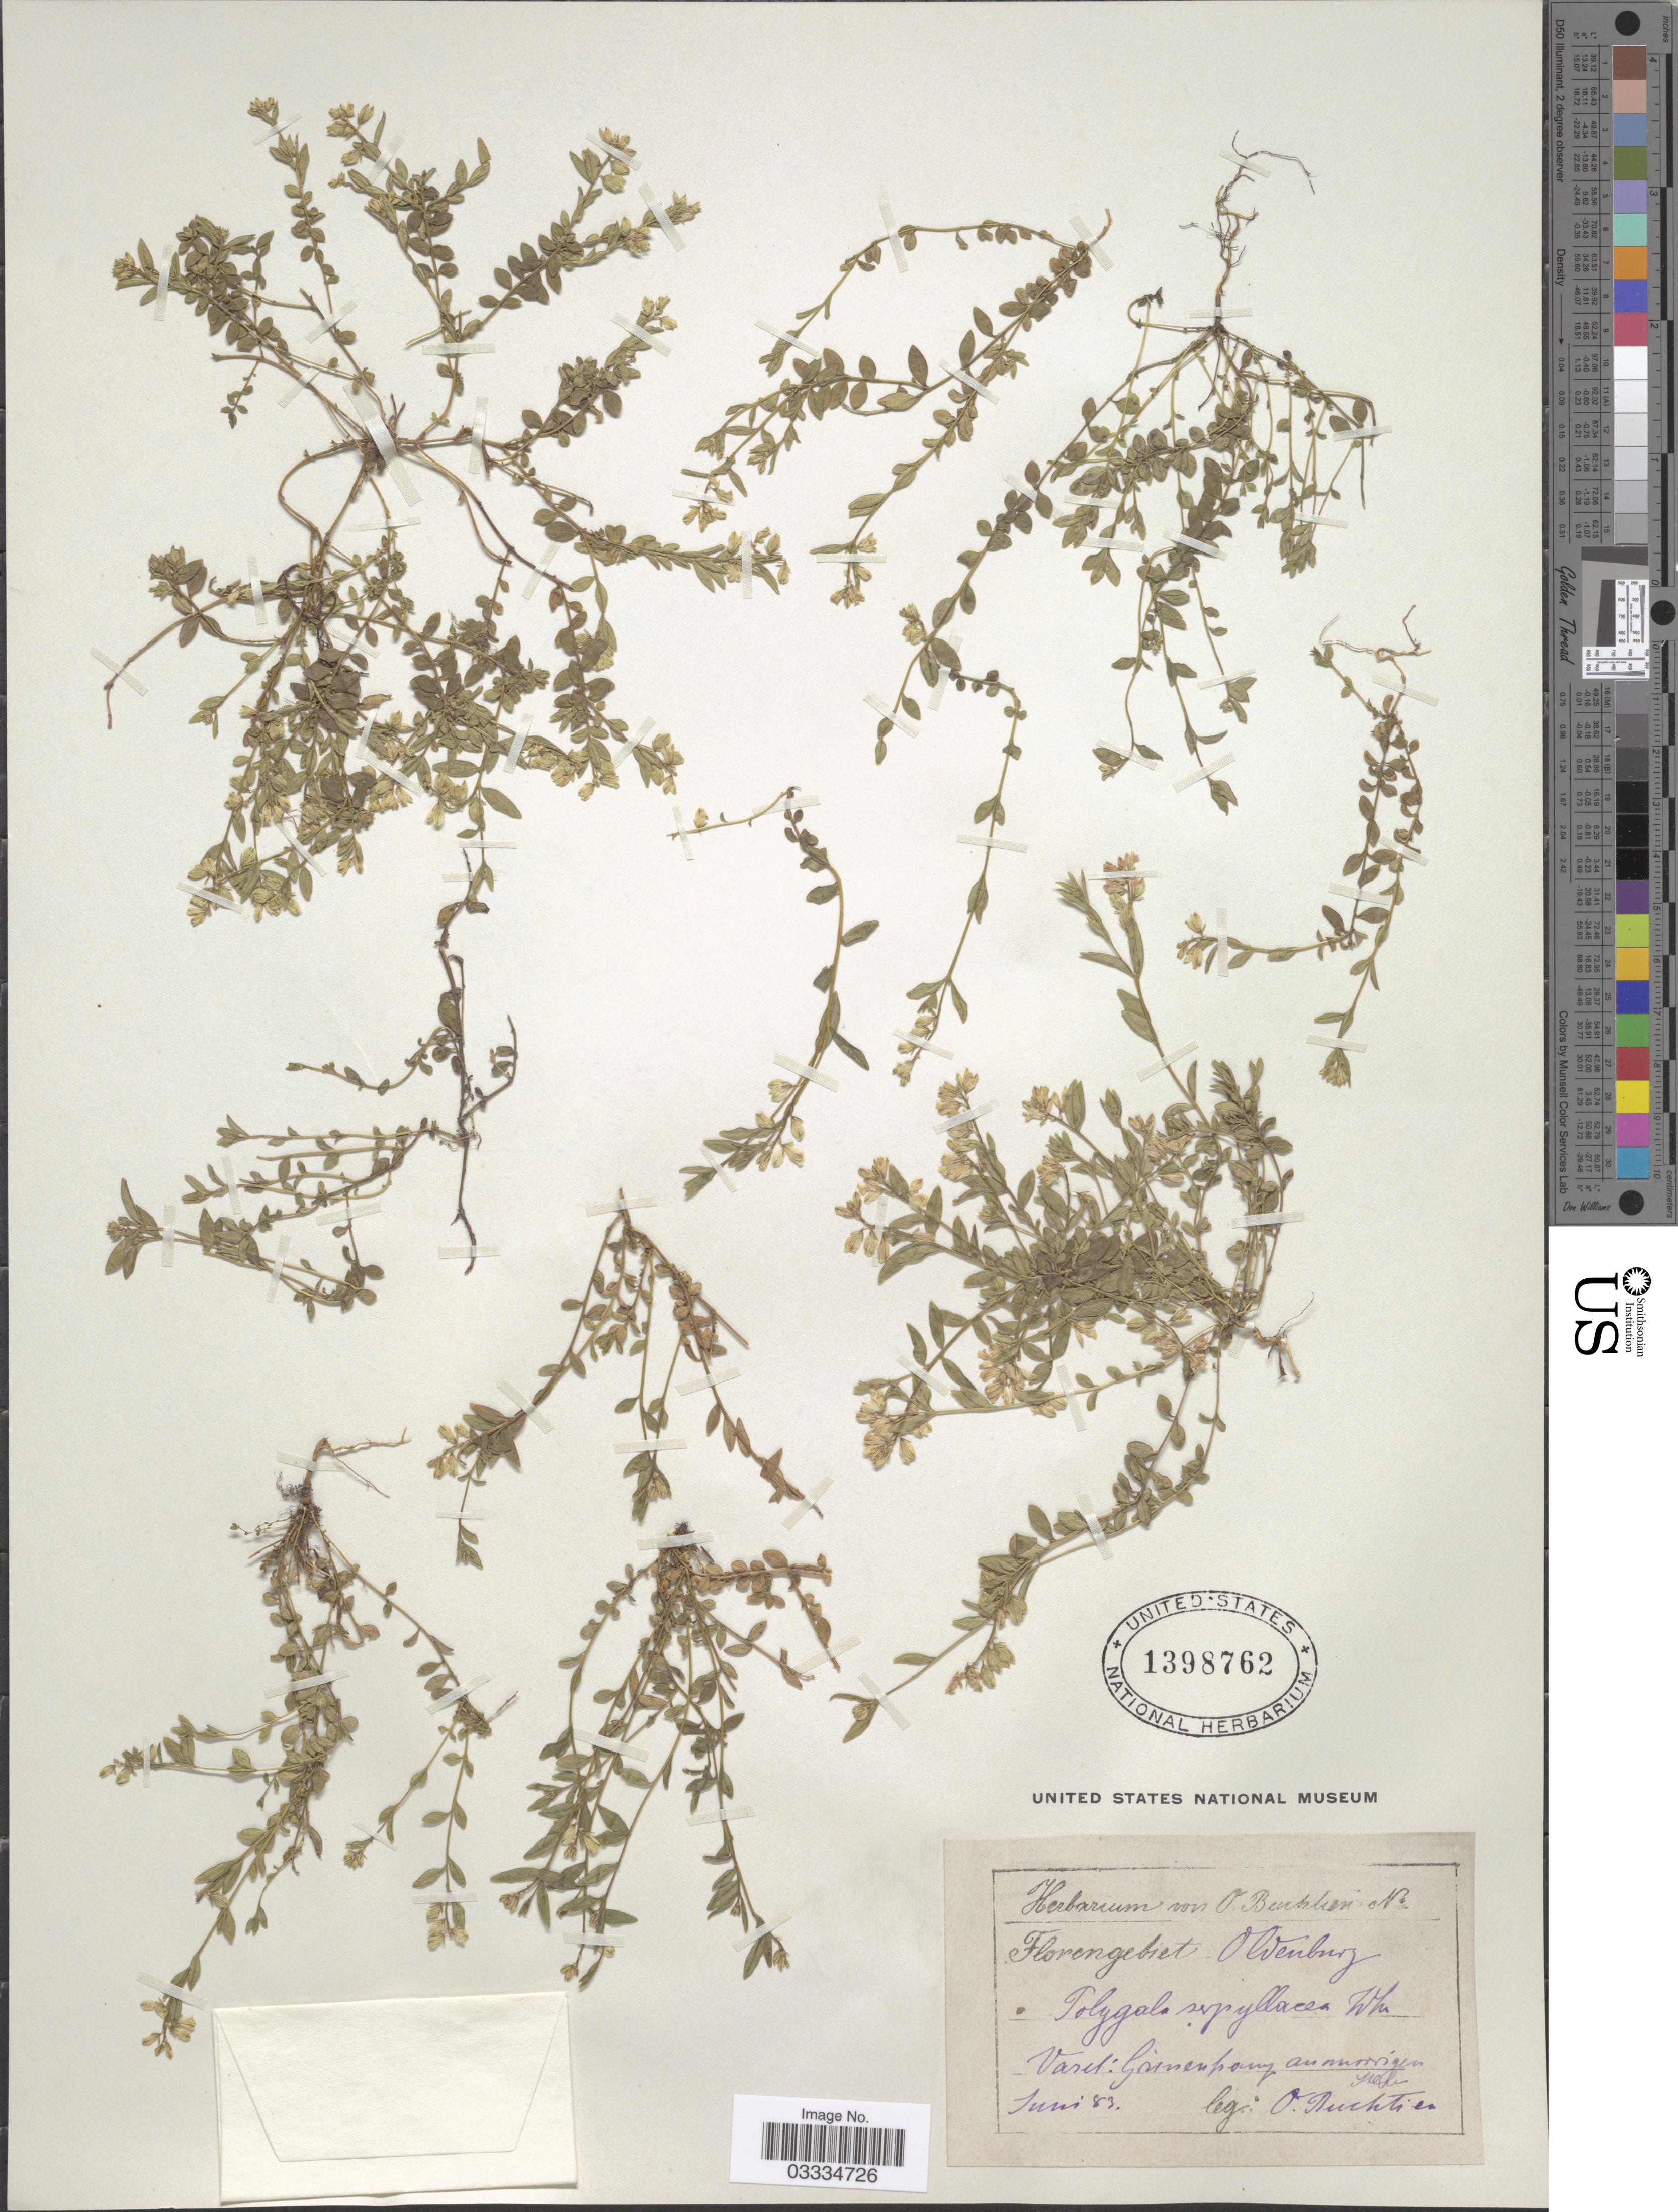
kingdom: Plantae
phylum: Tracheophyta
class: Magnoliopsida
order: Fabales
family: Polygalaceae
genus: Polygala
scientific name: Polygala serpyllacea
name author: Weihe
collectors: O. Buchtien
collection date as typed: Transcribed d/m/y: /6/83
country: Germany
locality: Varel: Grinen[illegible text] an [illegible text]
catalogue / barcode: US 1398762